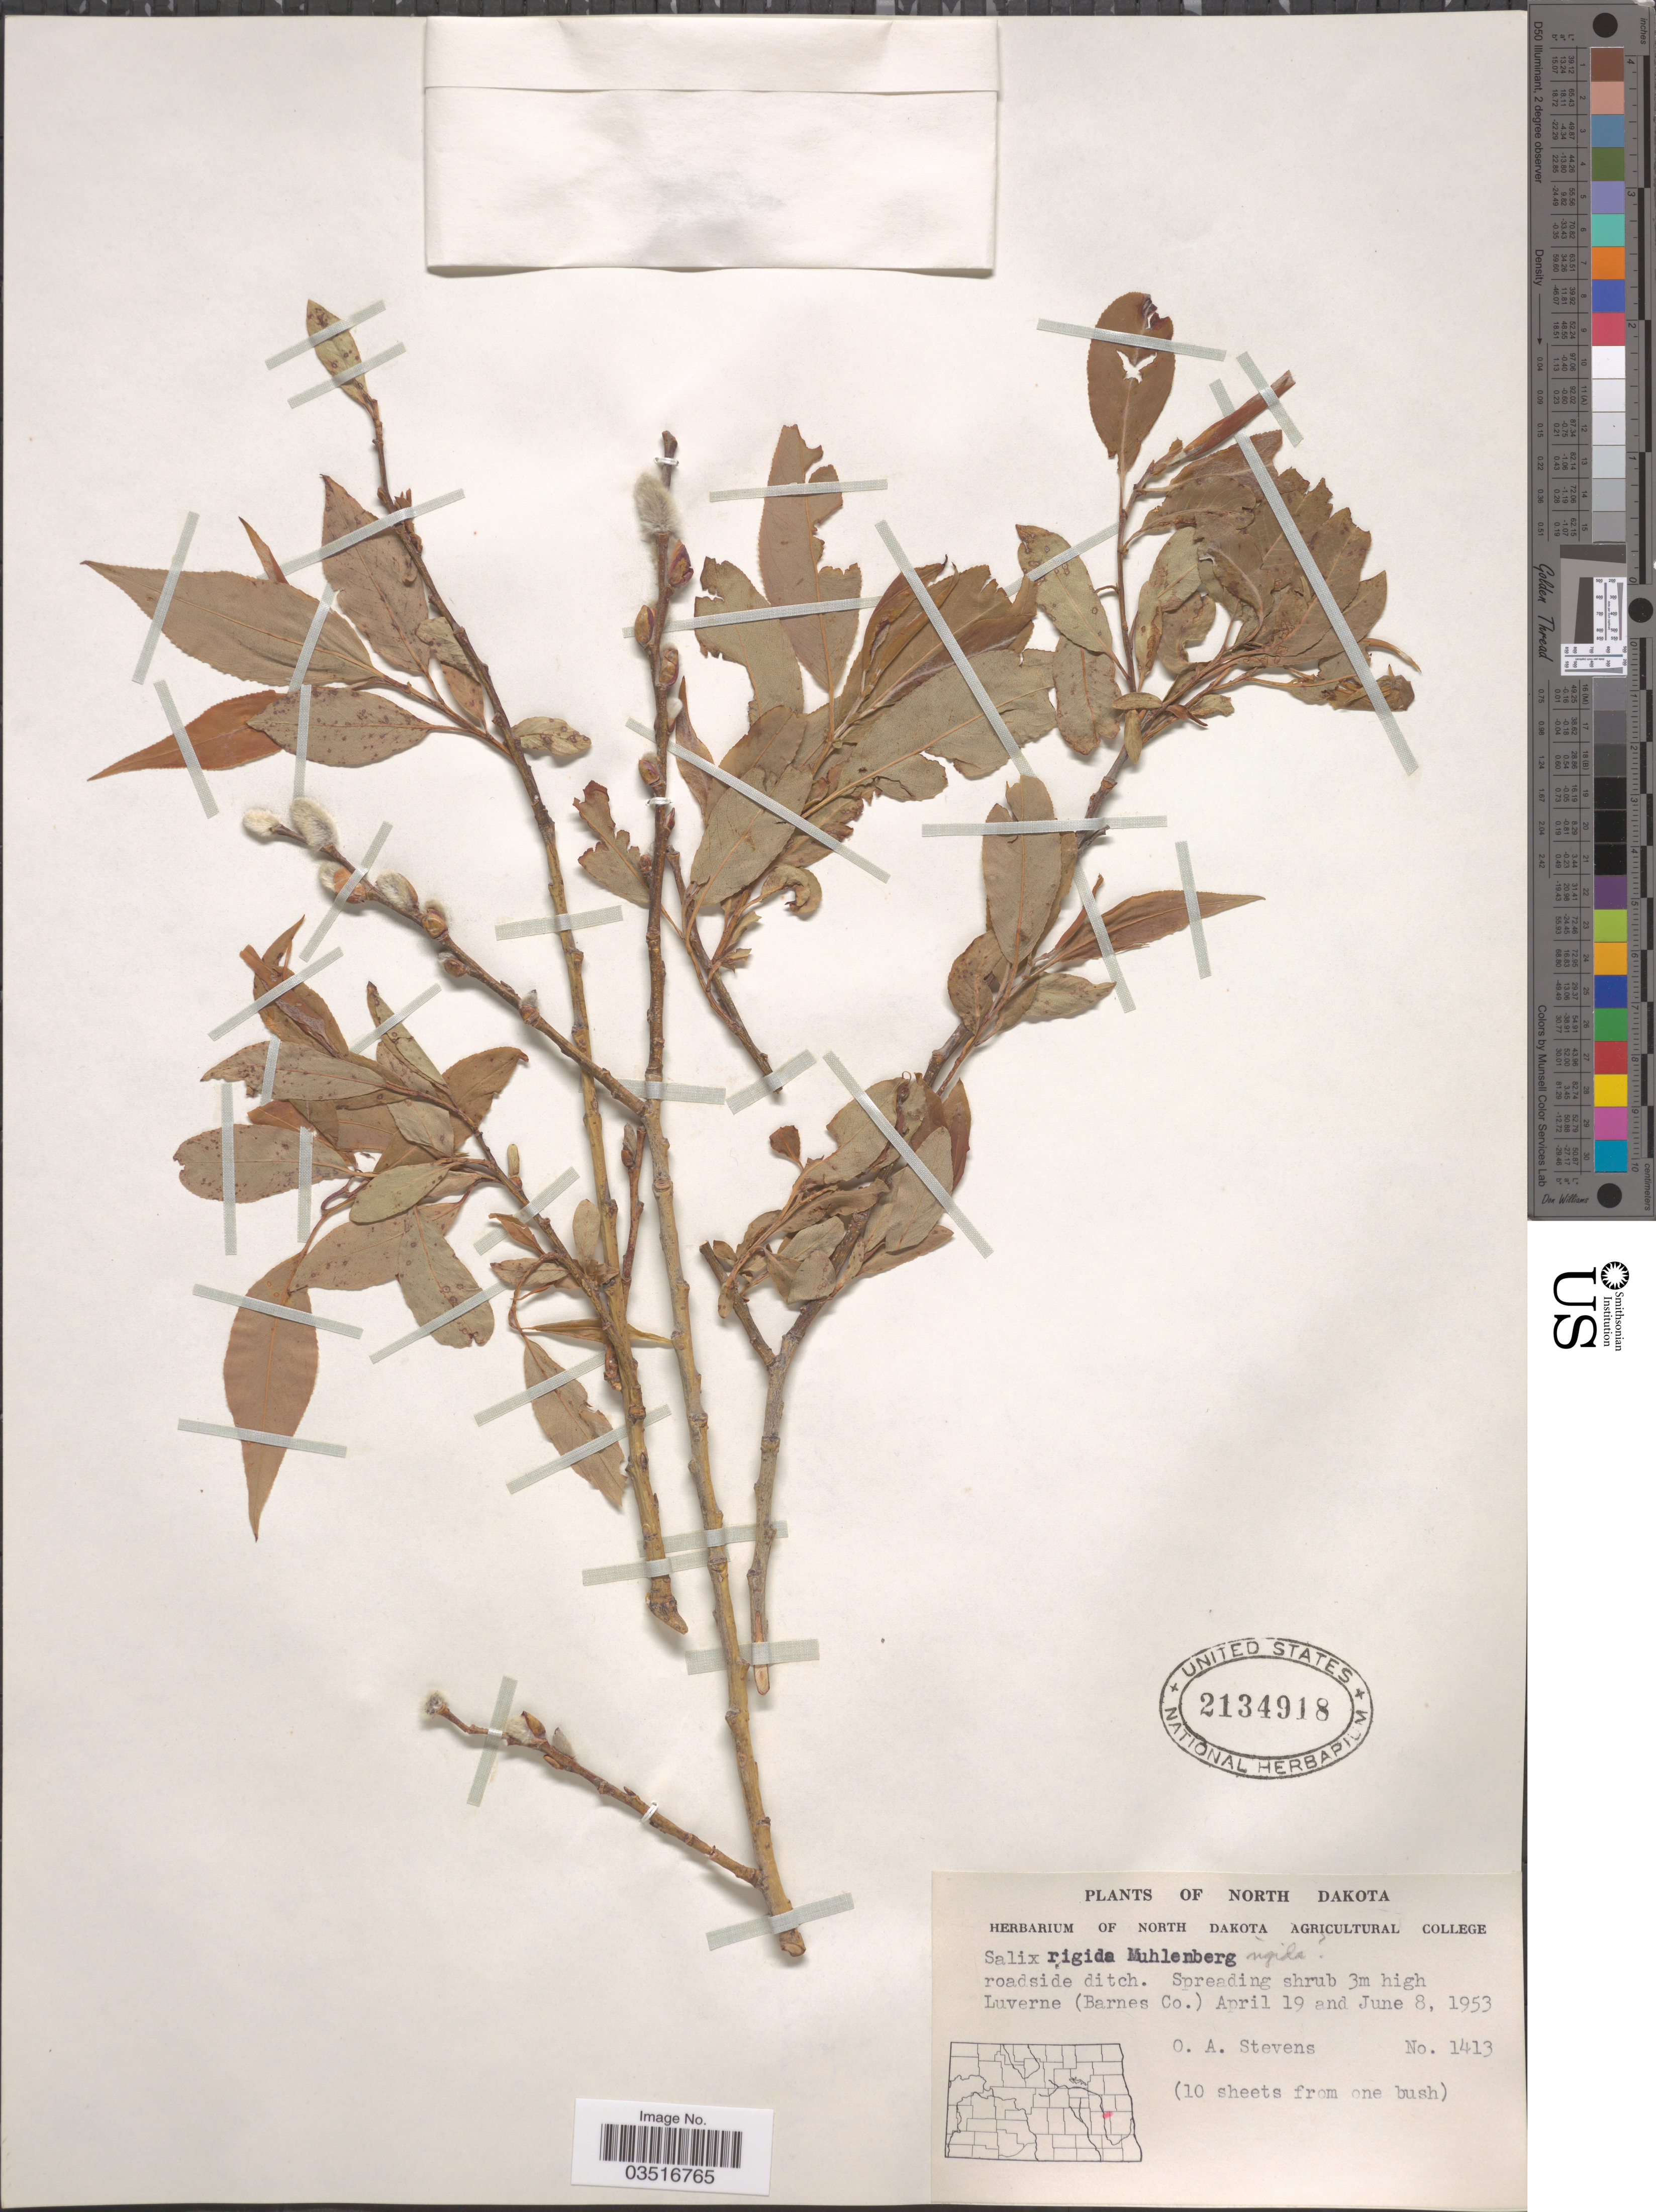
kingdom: Plantae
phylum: Tracheophyta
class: Magnoliopsida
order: Malpighiales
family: Salicaceae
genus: Salix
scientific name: Salix rigida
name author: Muhl.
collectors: O. A. Stevens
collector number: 1413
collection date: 1953-04-19/1953-06-08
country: United States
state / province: North Dakota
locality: Roadside ditch. Luverne (Barnes Co.).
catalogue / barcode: US 2134918